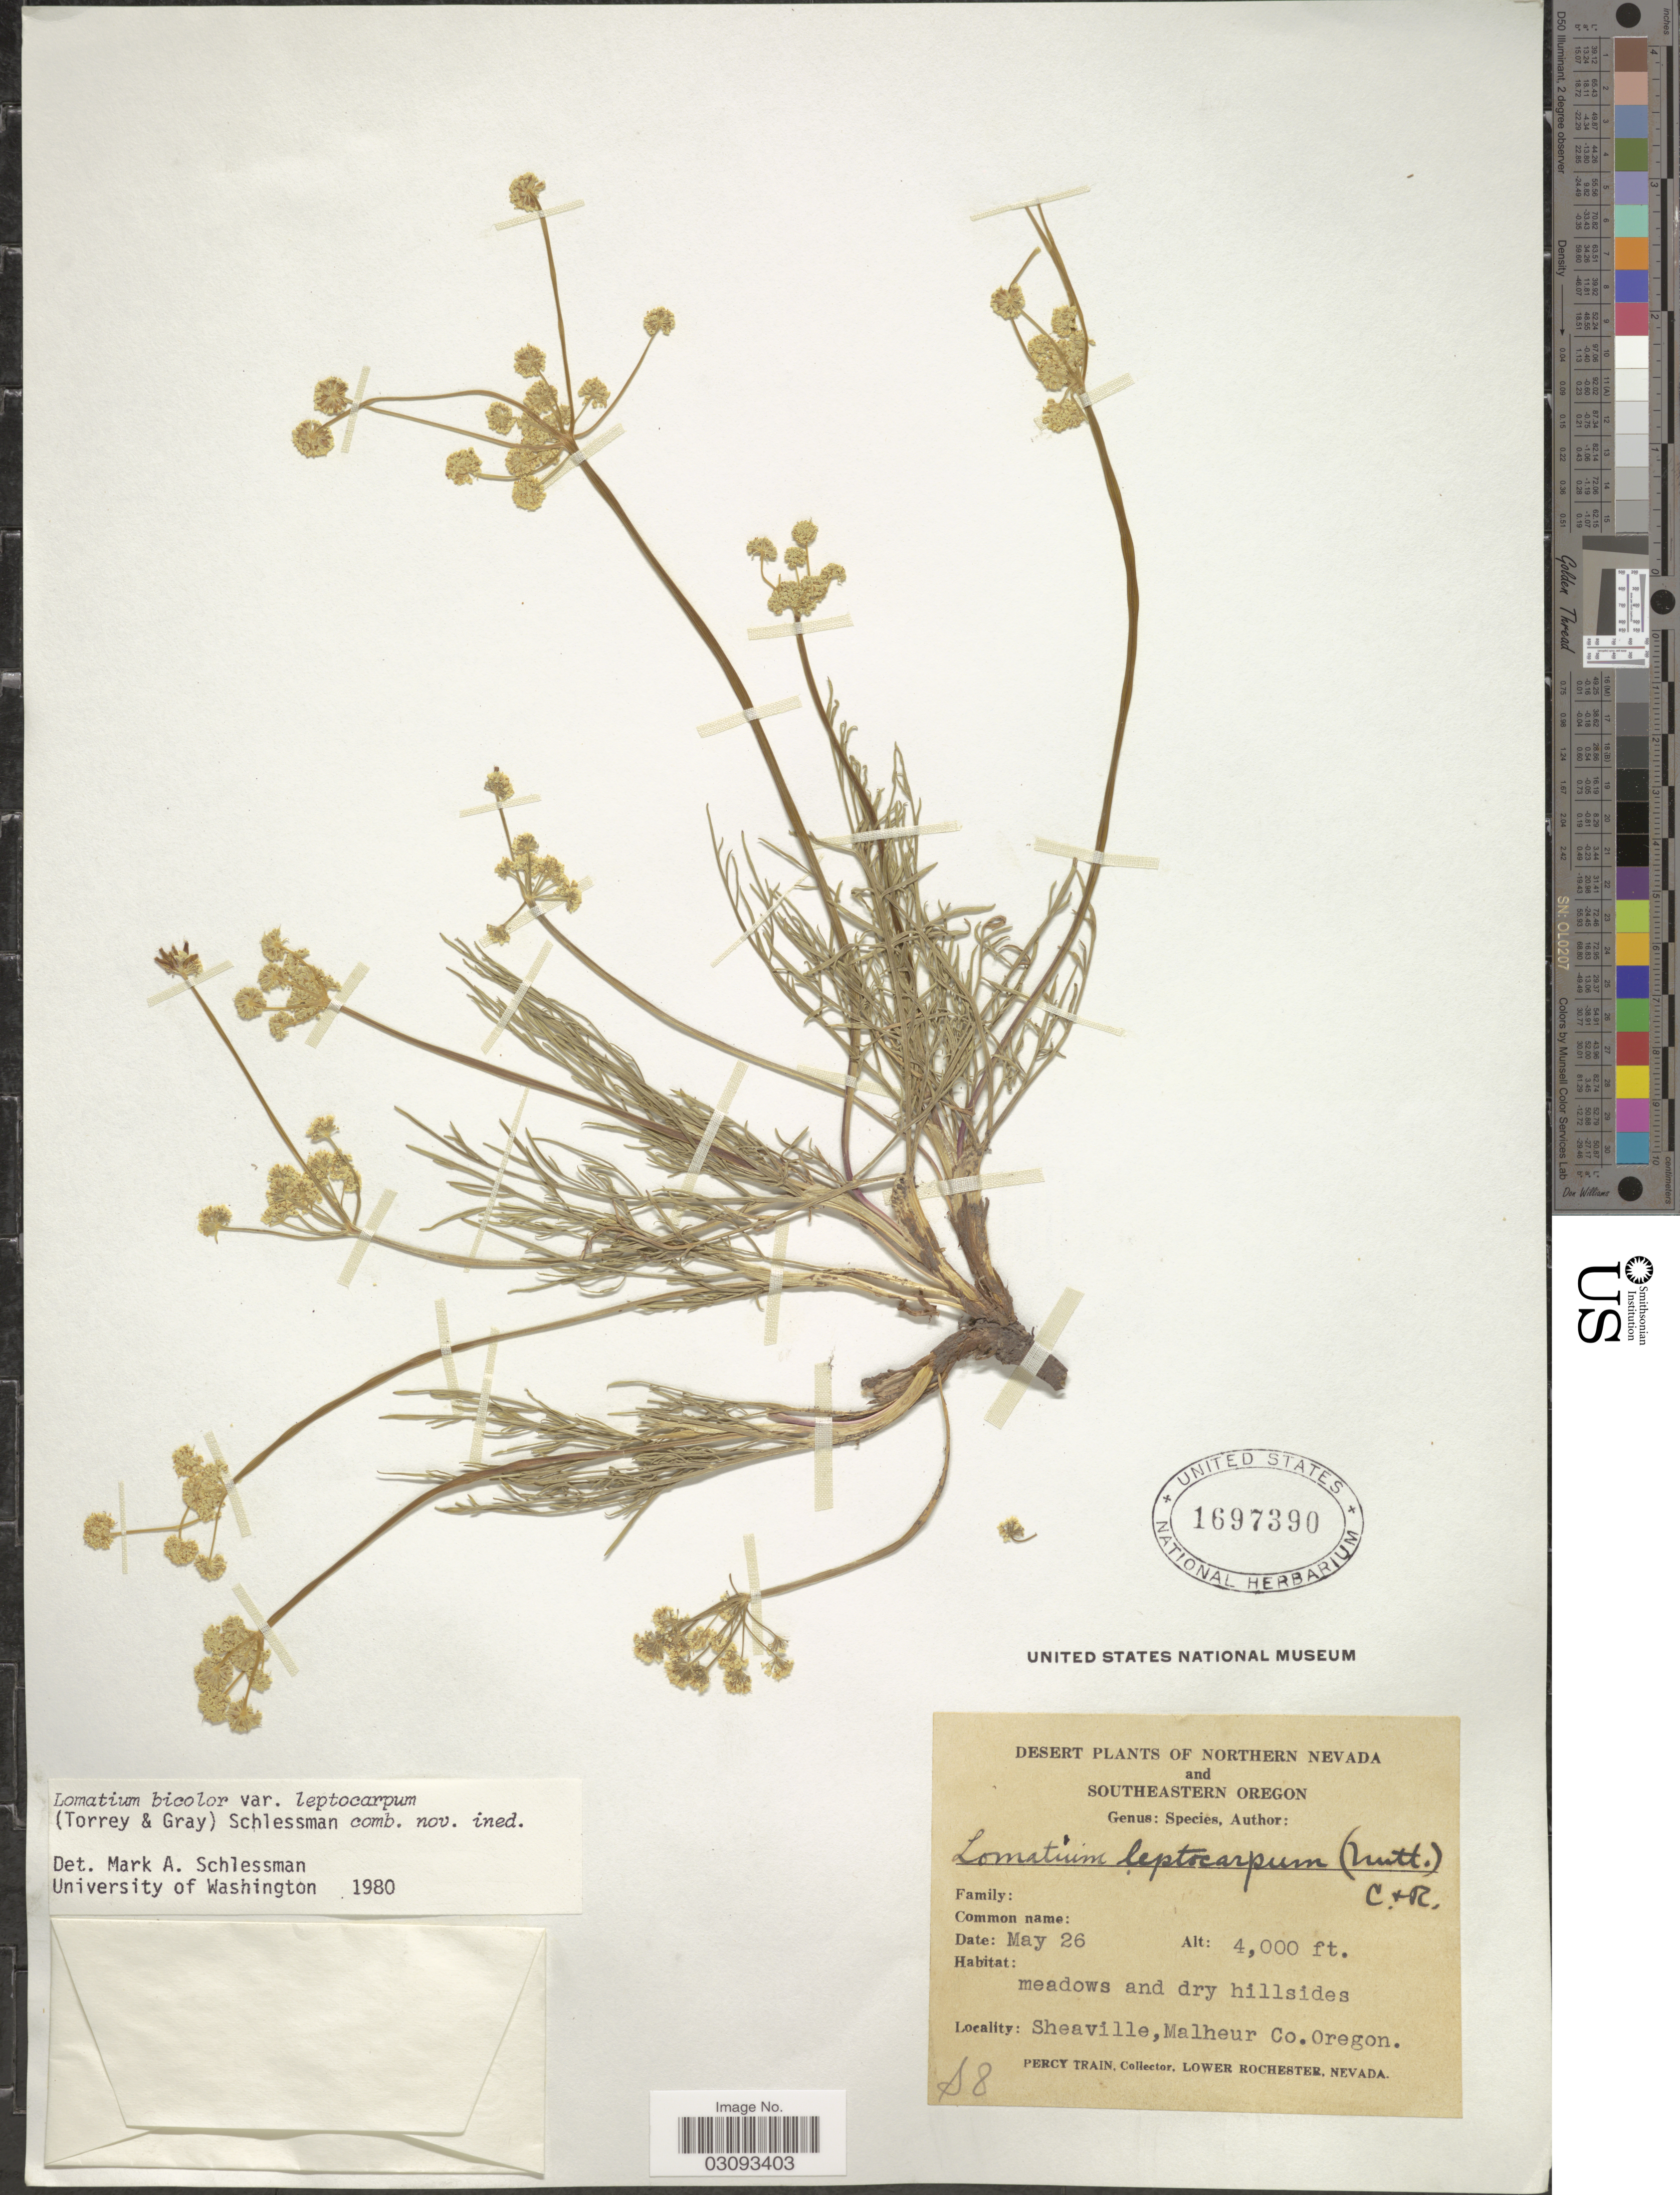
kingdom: Plantae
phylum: Tracheophyta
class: Magnoliopsida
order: Apiales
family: Apiaceae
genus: Lomatium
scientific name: Lomatium bicolor var. leptocarpum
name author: (Torr. & A. Gray) Schlessman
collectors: P. Train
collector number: S8?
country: United States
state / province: Oregon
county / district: Malheur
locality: Southeastern Oregon. Sheaville, Malheur Co.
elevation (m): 1219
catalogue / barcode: US 1697390